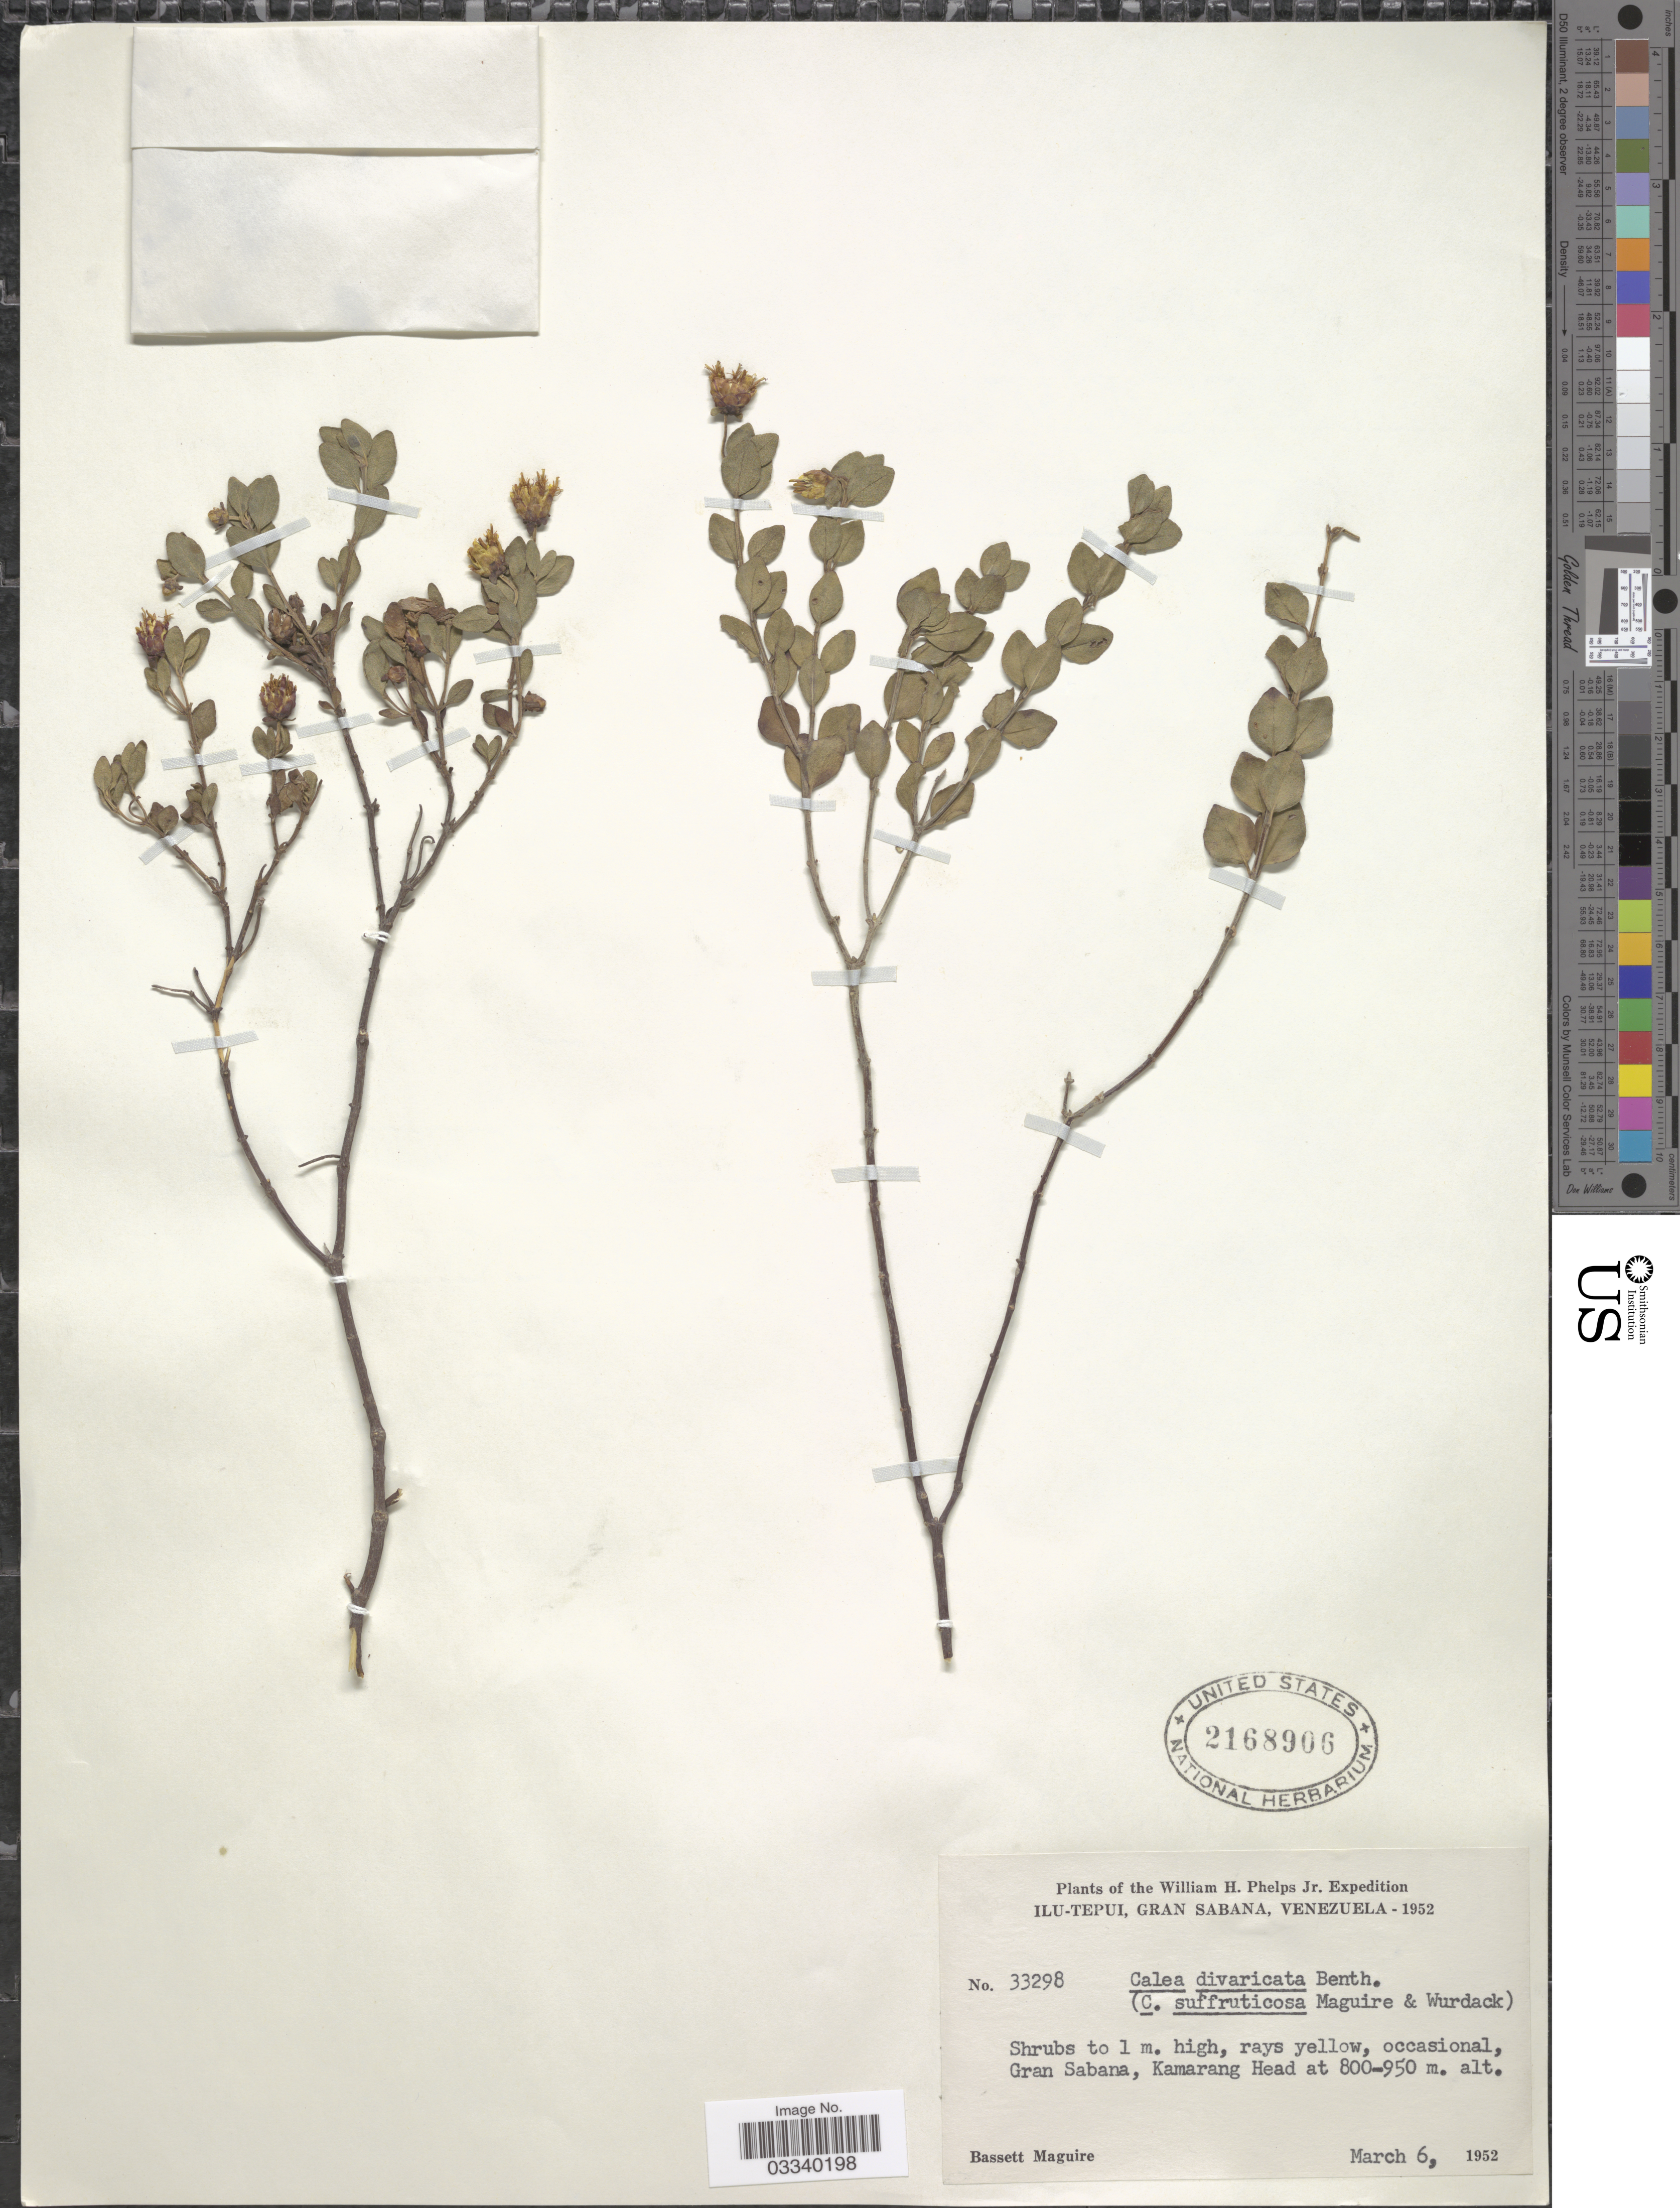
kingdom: Plantae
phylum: Tracheophyta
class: Magnoliopsida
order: Asterales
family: Asteraceae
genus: Calea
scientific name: Calea divaricata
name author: Benth.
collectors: B. Maguire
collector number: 33298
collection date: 1952-03-06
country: Venezuela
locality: Ilu-Tepui, Gran Sabana. Kamarang Head.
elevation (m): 800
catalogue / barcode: US 2168906